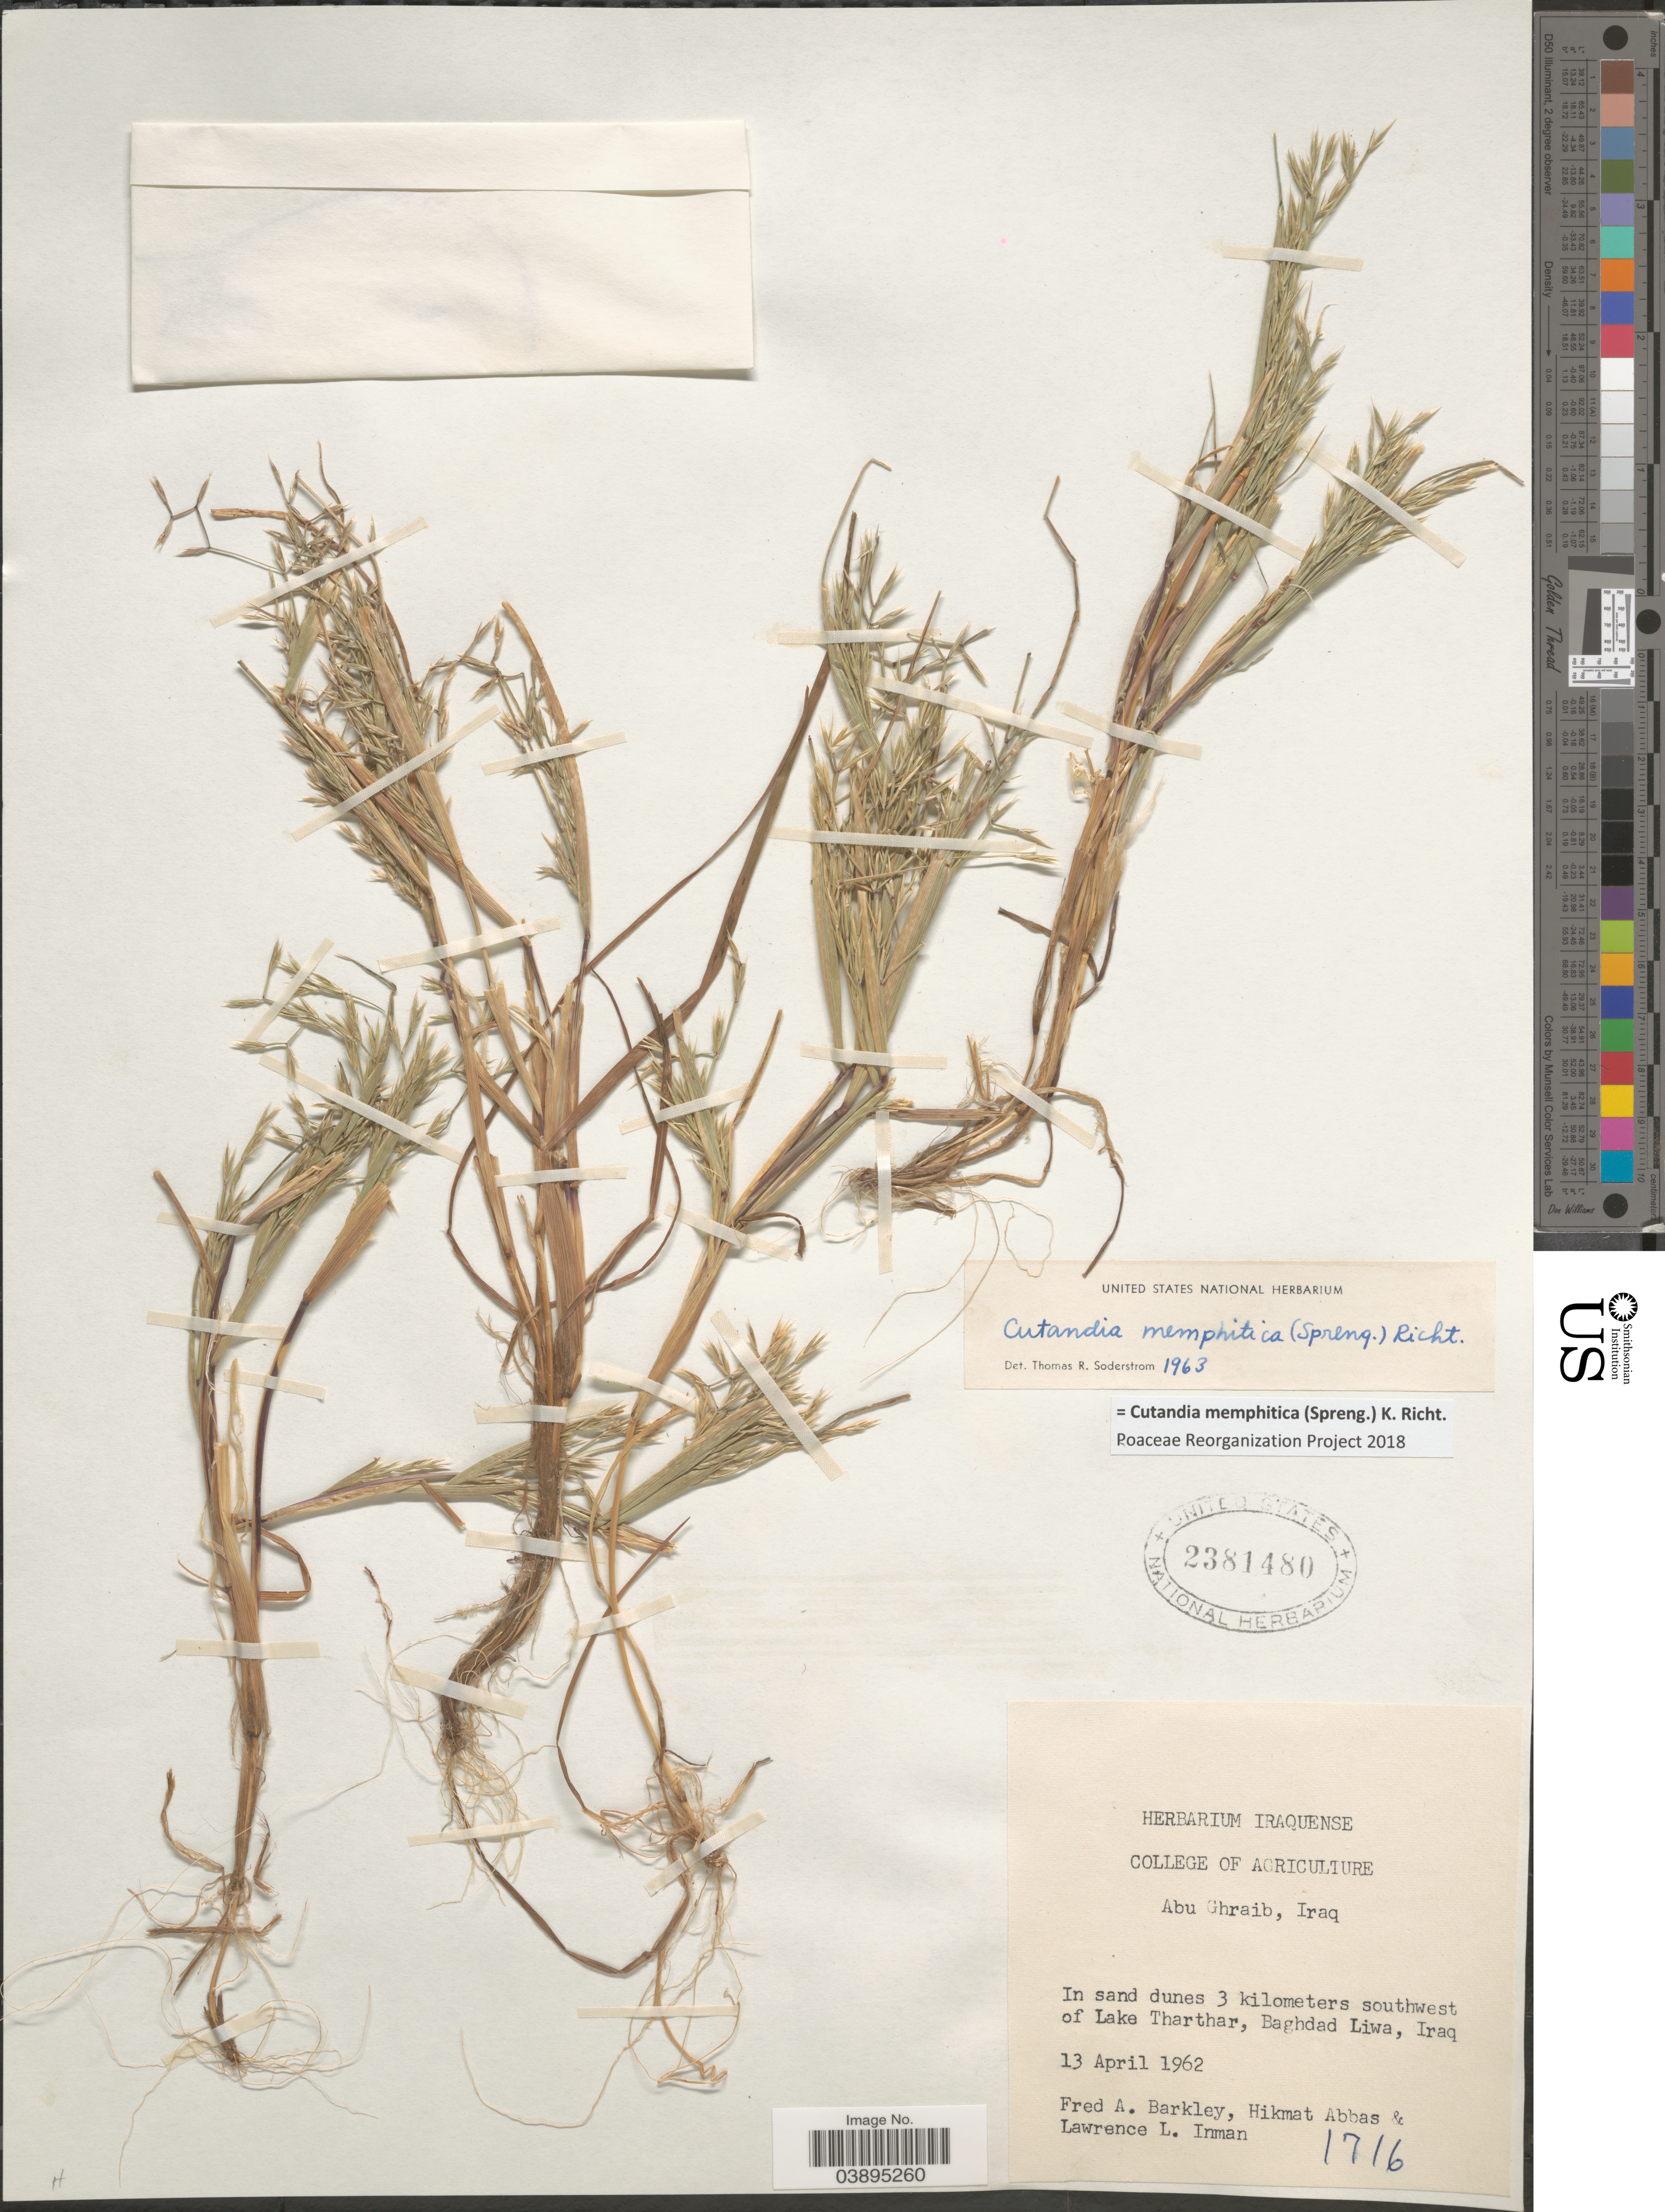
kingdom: Plantae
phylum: Tracheophyta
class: Liliopsida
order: Poales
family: Poaceae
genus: Cutandia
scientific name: Cutandia memphitica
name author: (Spreng.) K. Richt.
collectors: F. A. Barkley, H. Abbas & L. Inman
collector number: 1716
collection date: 1962-04-13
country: Iraq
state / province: Baghdad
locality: In sand dunes 3 kilometers southwest of Lake Tharthar, Baghdad Liwa.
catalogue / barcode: US 2381480